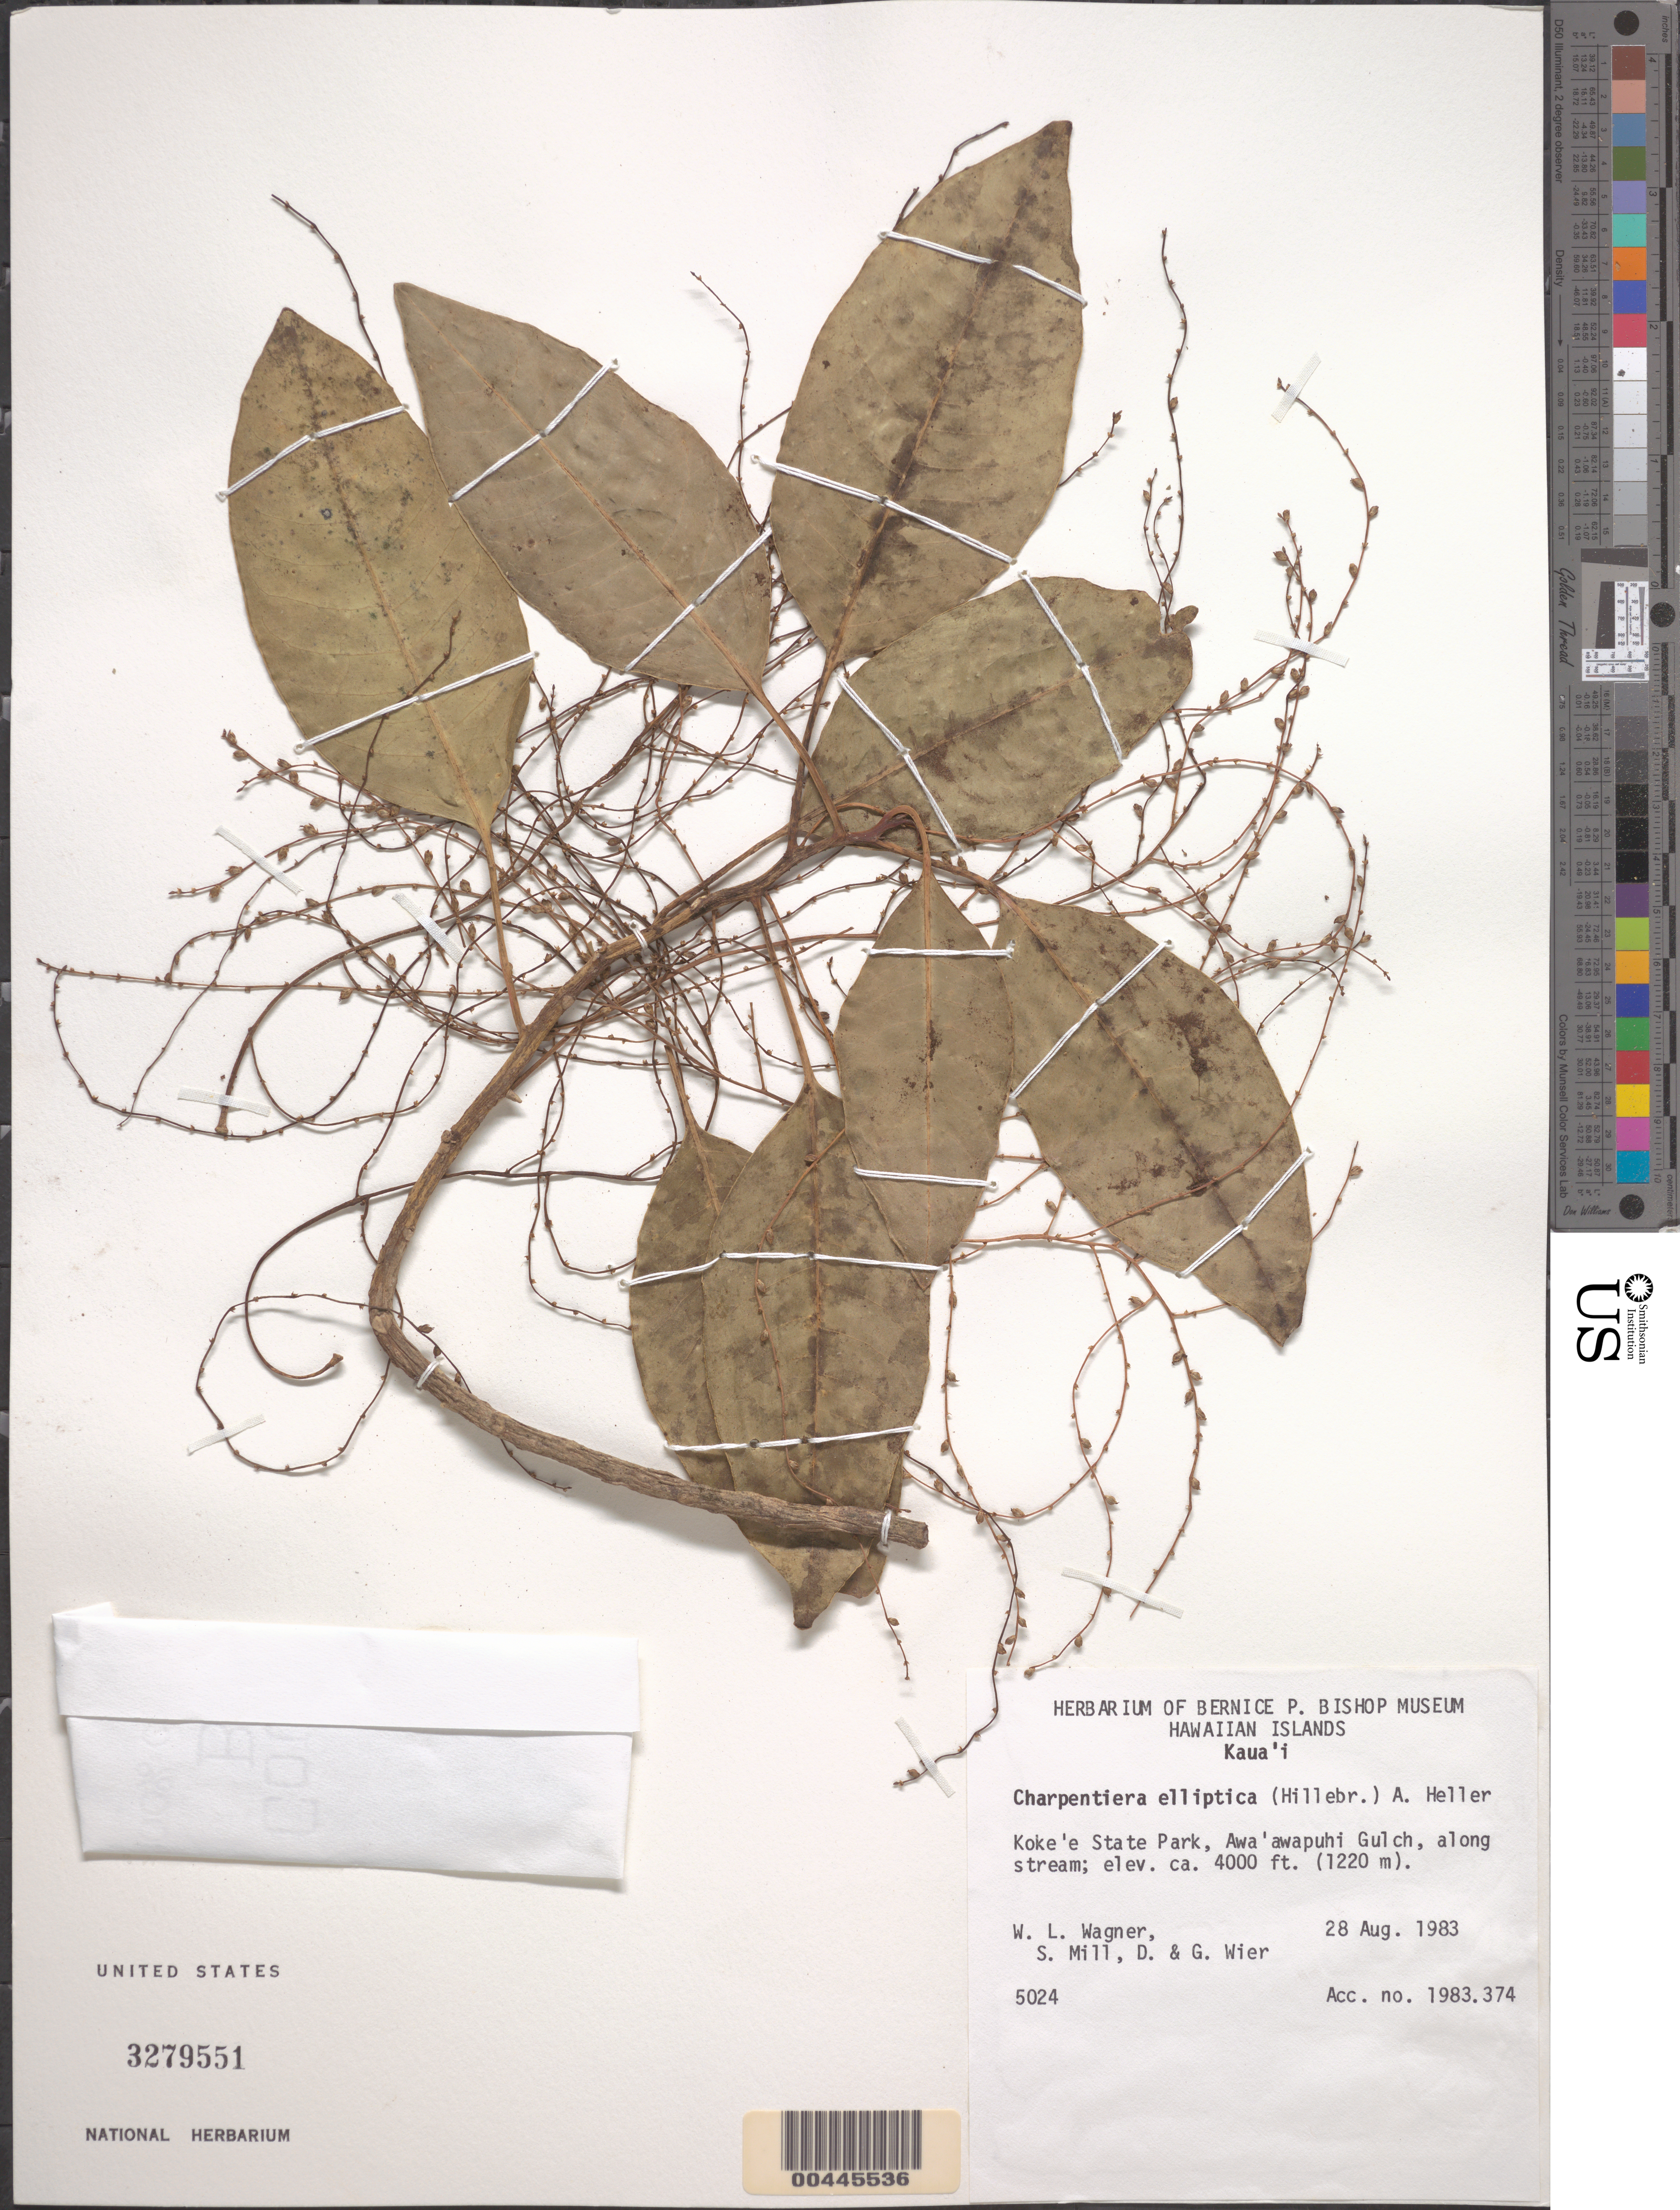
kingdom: Plantae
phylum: Tracheophyta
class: Magnoliopsida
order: Caryophyllales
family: Amaranthaceae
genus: Charpentiera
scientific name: Charpentiera elliptica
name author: (Hillebr.) A. Heller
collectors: W. L. Wagner, S. W. Miller, D. Wier & G. Wier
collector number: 5024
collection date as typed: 28 Aug 1983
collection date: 1983-08-28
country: United States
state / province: Hawaii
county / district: Kauai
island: Kaua'i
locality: Kokee State Park, Awa'awapuhi Gulch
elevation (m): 1220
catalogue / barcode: US 3279551